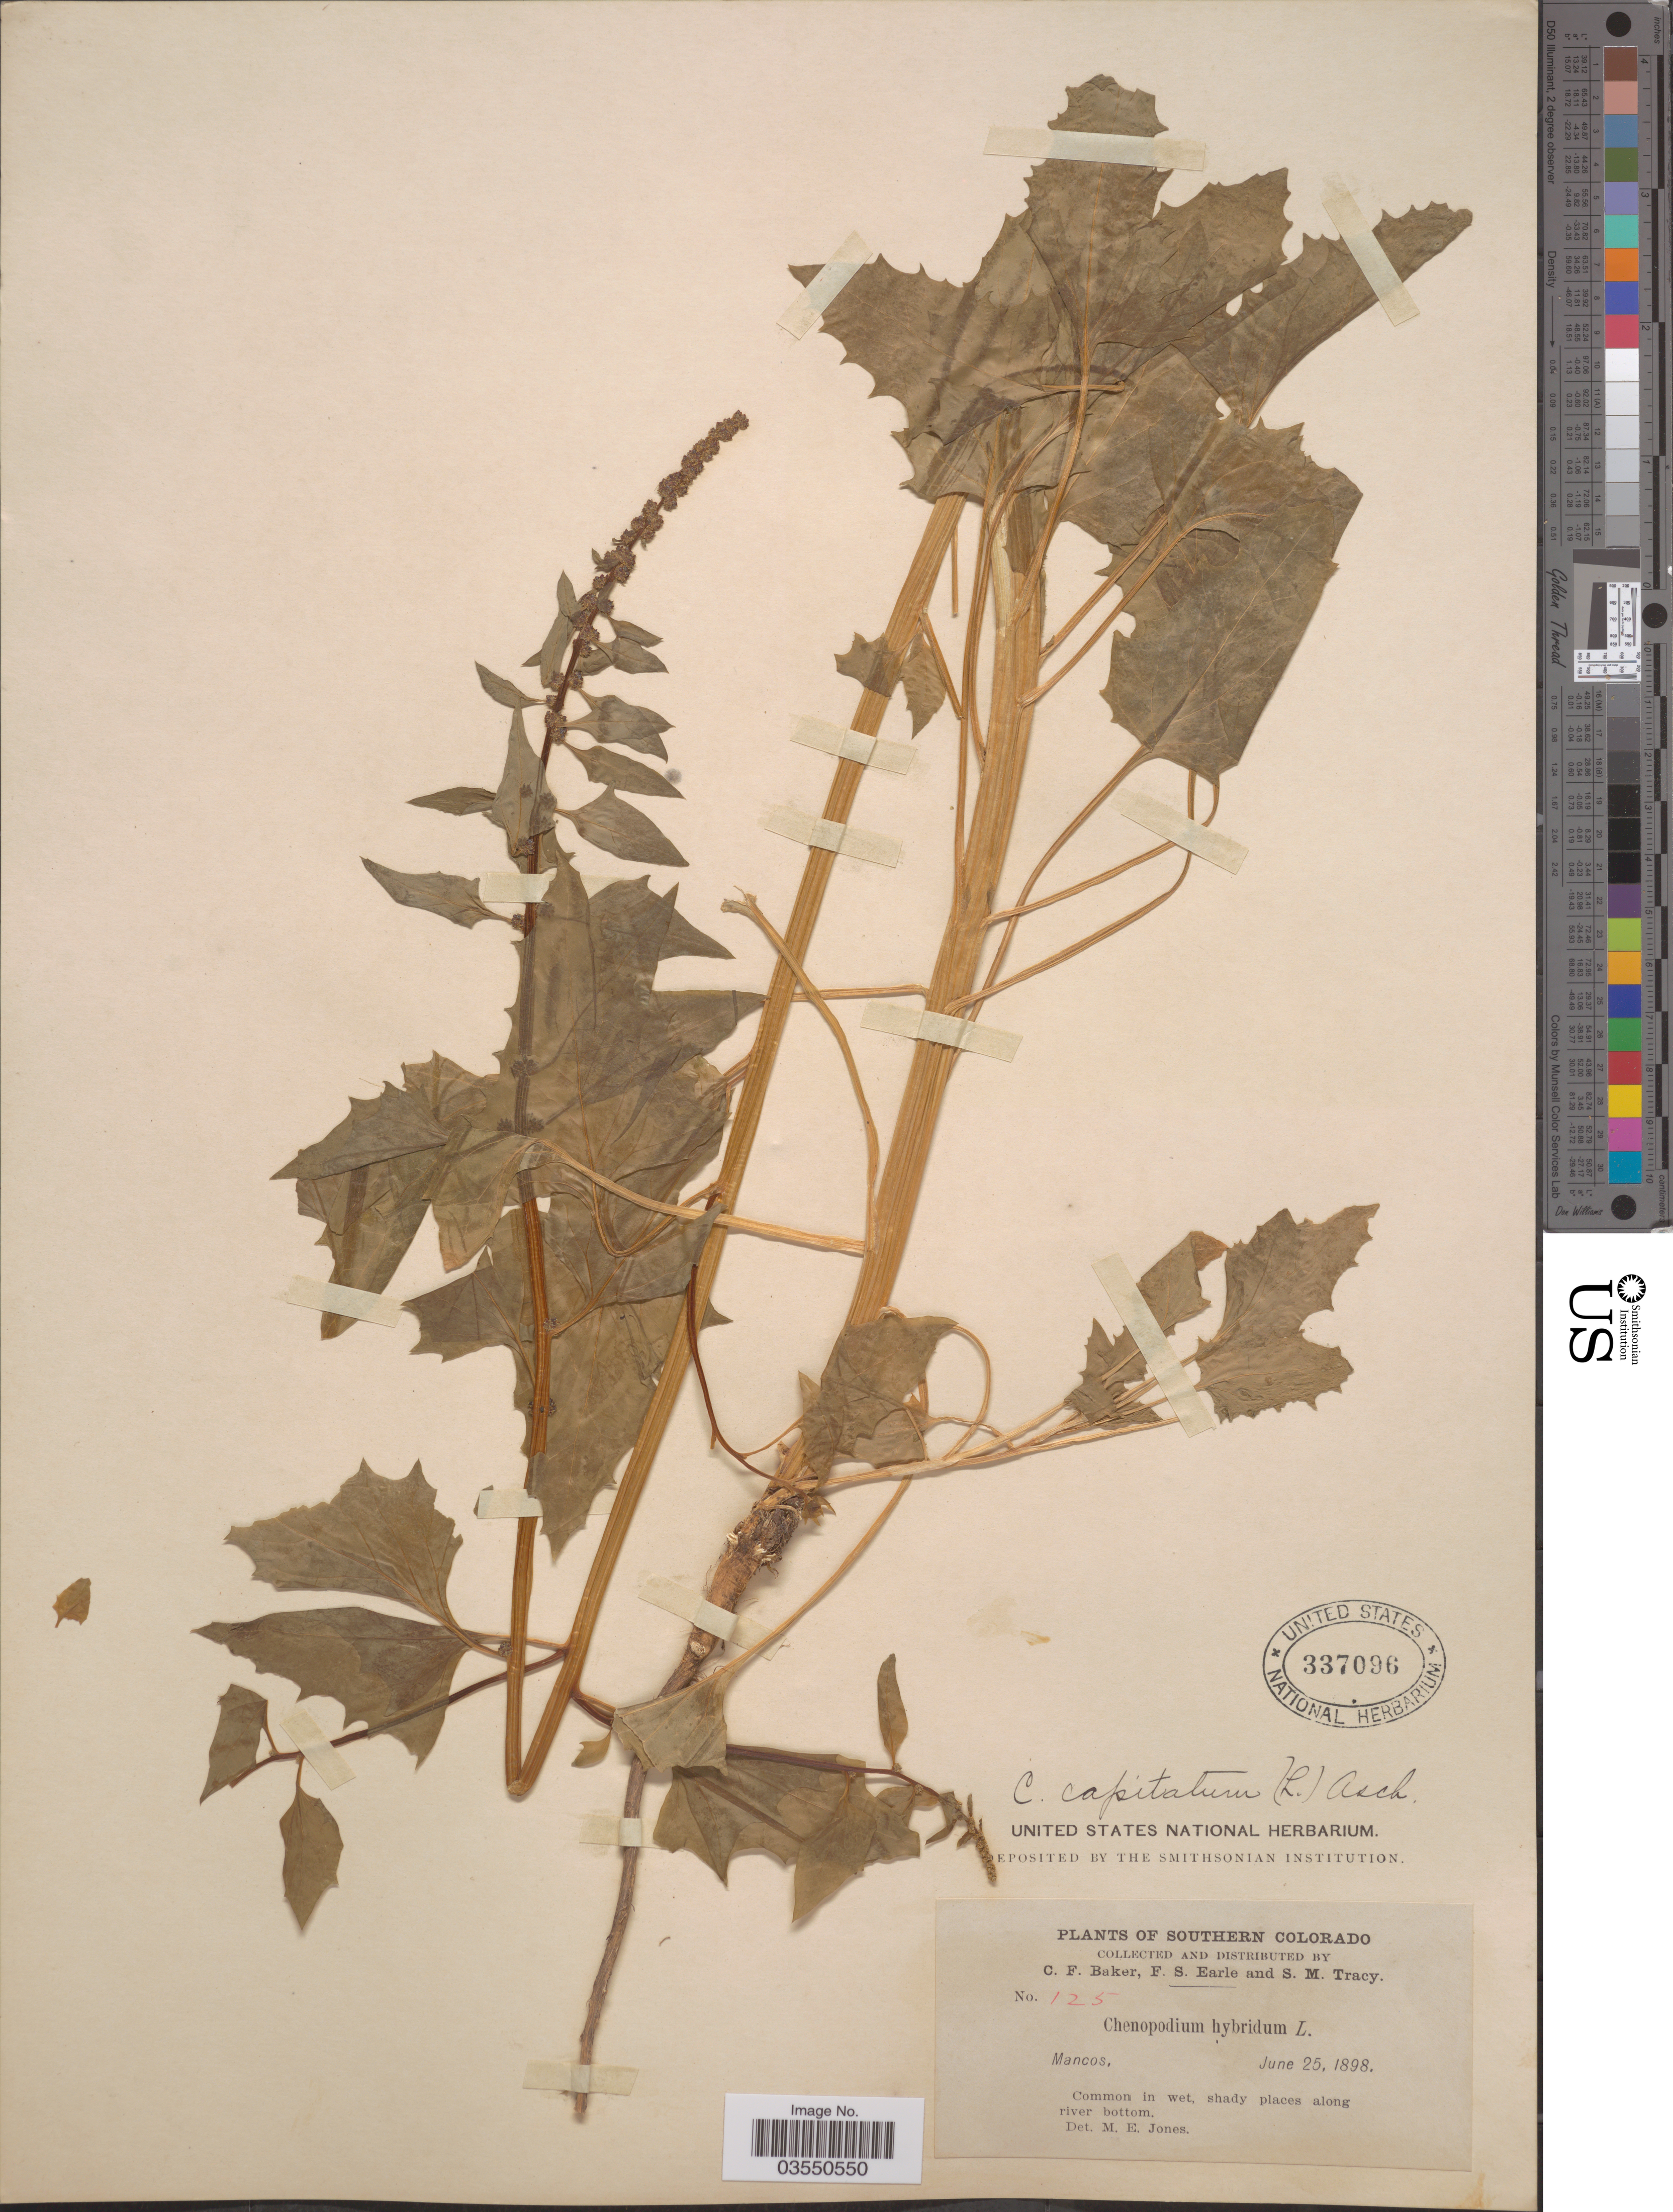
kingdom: Plantae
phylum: Tracheophyta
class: Magnoliopsida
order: Caryophyllales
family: Amaranthaceae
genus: Blitum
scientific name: Blitum capitatum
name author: L.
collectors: C. F. Baker, F. S. Earle & S. M. Tracy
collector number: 125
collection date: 1898-06-25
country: United States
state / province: Colorado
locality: Southern Colorado. Mancos. Along river bottom.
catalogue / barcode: US 337096